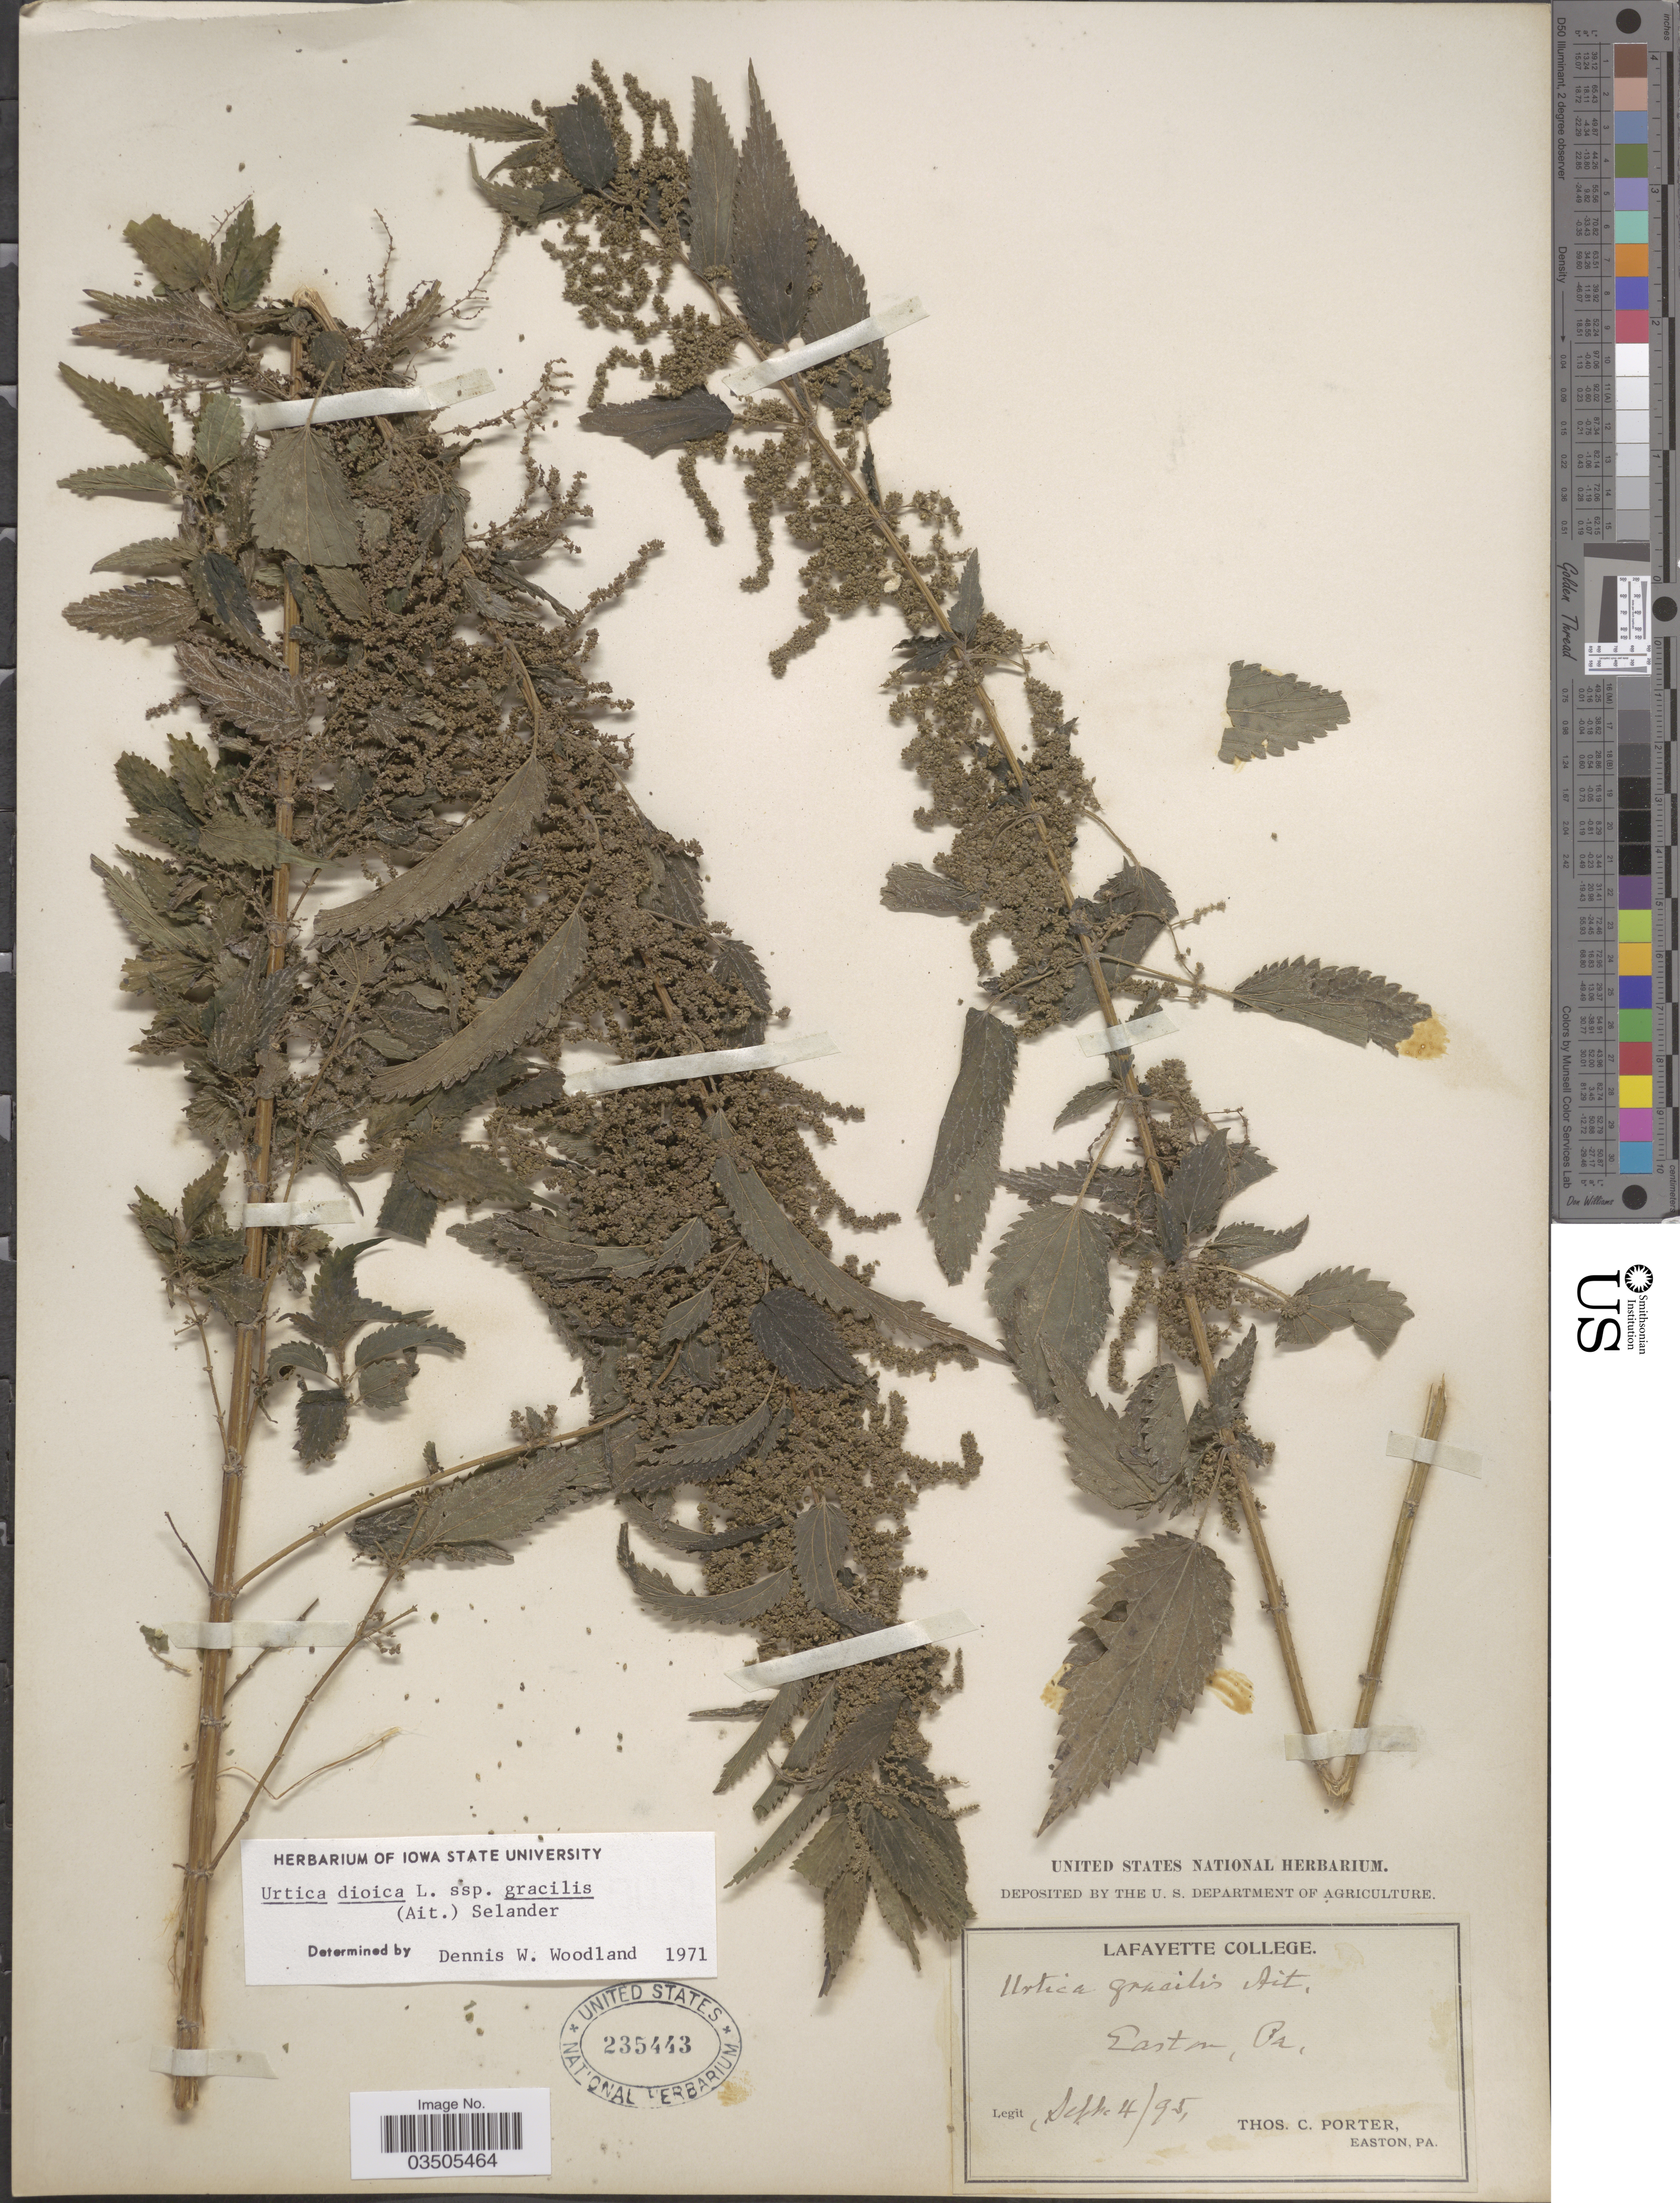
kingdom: Plantae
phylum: Tracheophyta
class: Magnoliopsida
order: Rosales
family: Urticaceae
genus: Urtica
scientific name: Urtica dioica subsp. gracilis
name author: L.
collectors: T. Porter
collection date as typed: Transcribed d/m/y: 4/9/93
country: United States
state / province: Pennsylvania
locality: Easton.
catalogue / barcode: US 235443